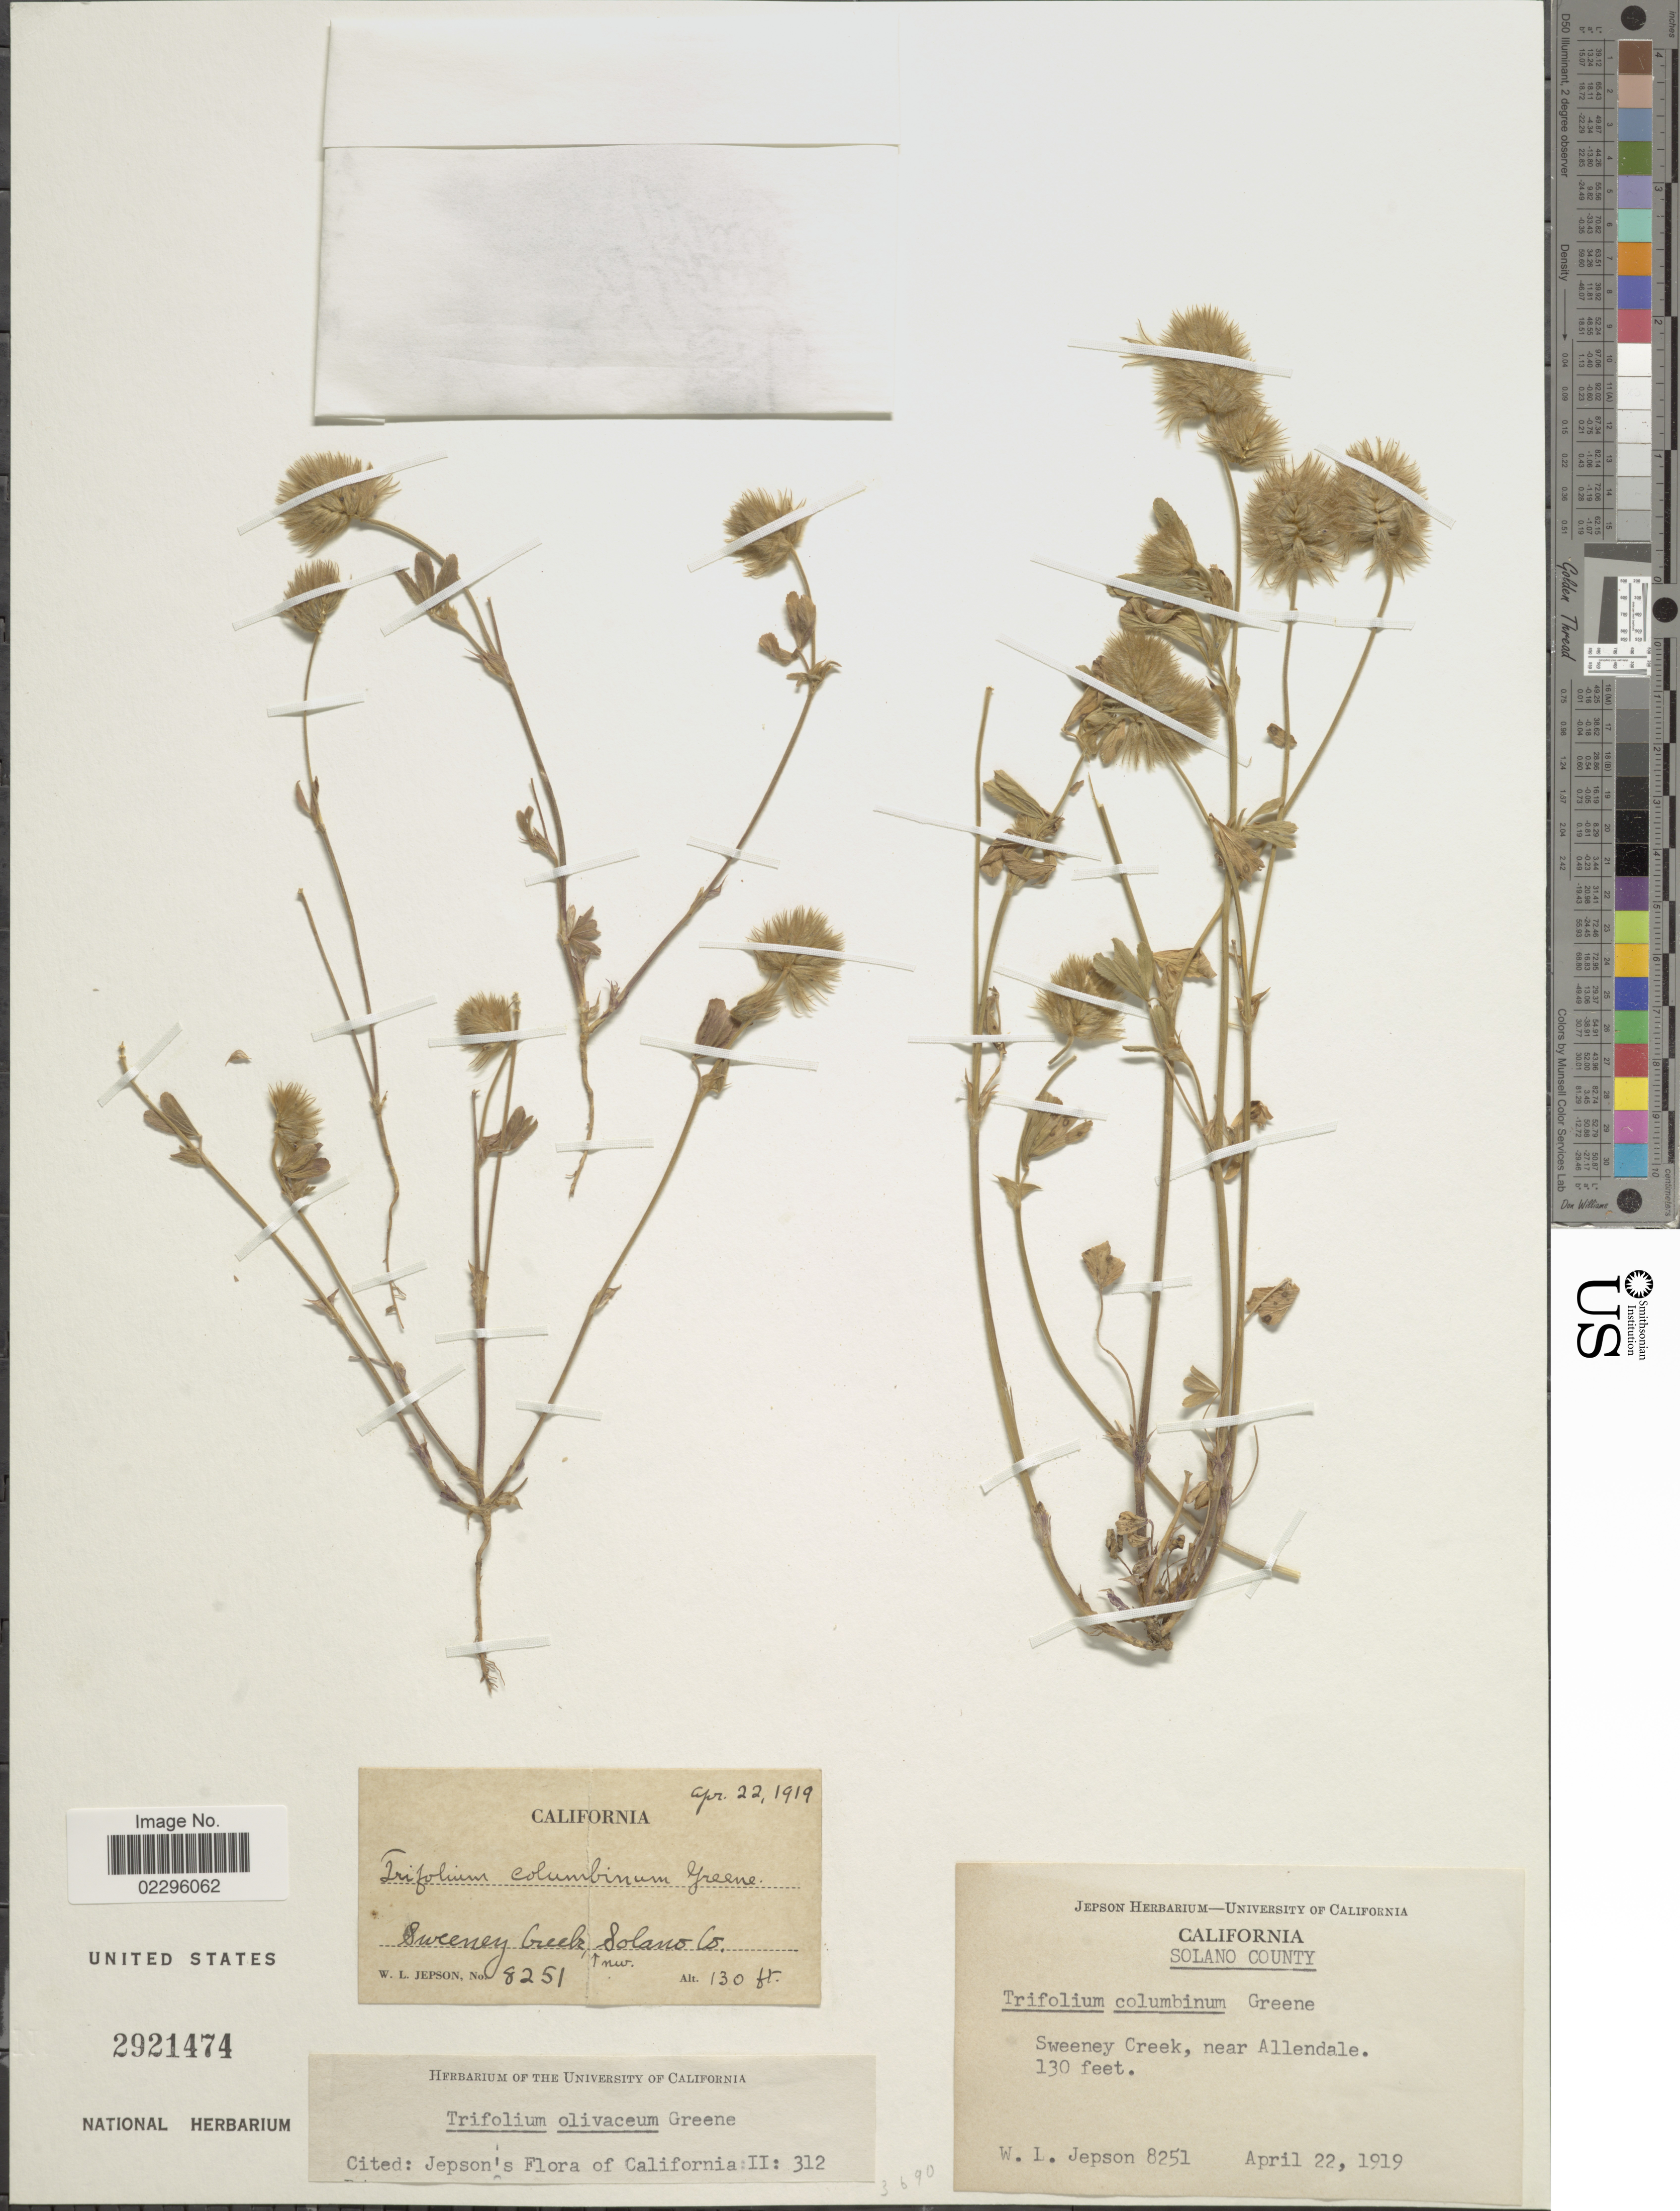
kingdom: Plantae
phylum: Tracheophyta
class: Magnoliopsida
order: Fabales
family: Fabaceae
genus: Trifolium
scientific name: Trifolium columbinum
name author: Greene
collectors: W. L. Jepson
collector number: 8251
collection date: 1919-04-22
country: United States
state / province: California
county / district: Solano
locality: Solano County, Sweeney Creek, Near Allendale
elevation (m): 40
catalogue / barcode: US 2921474